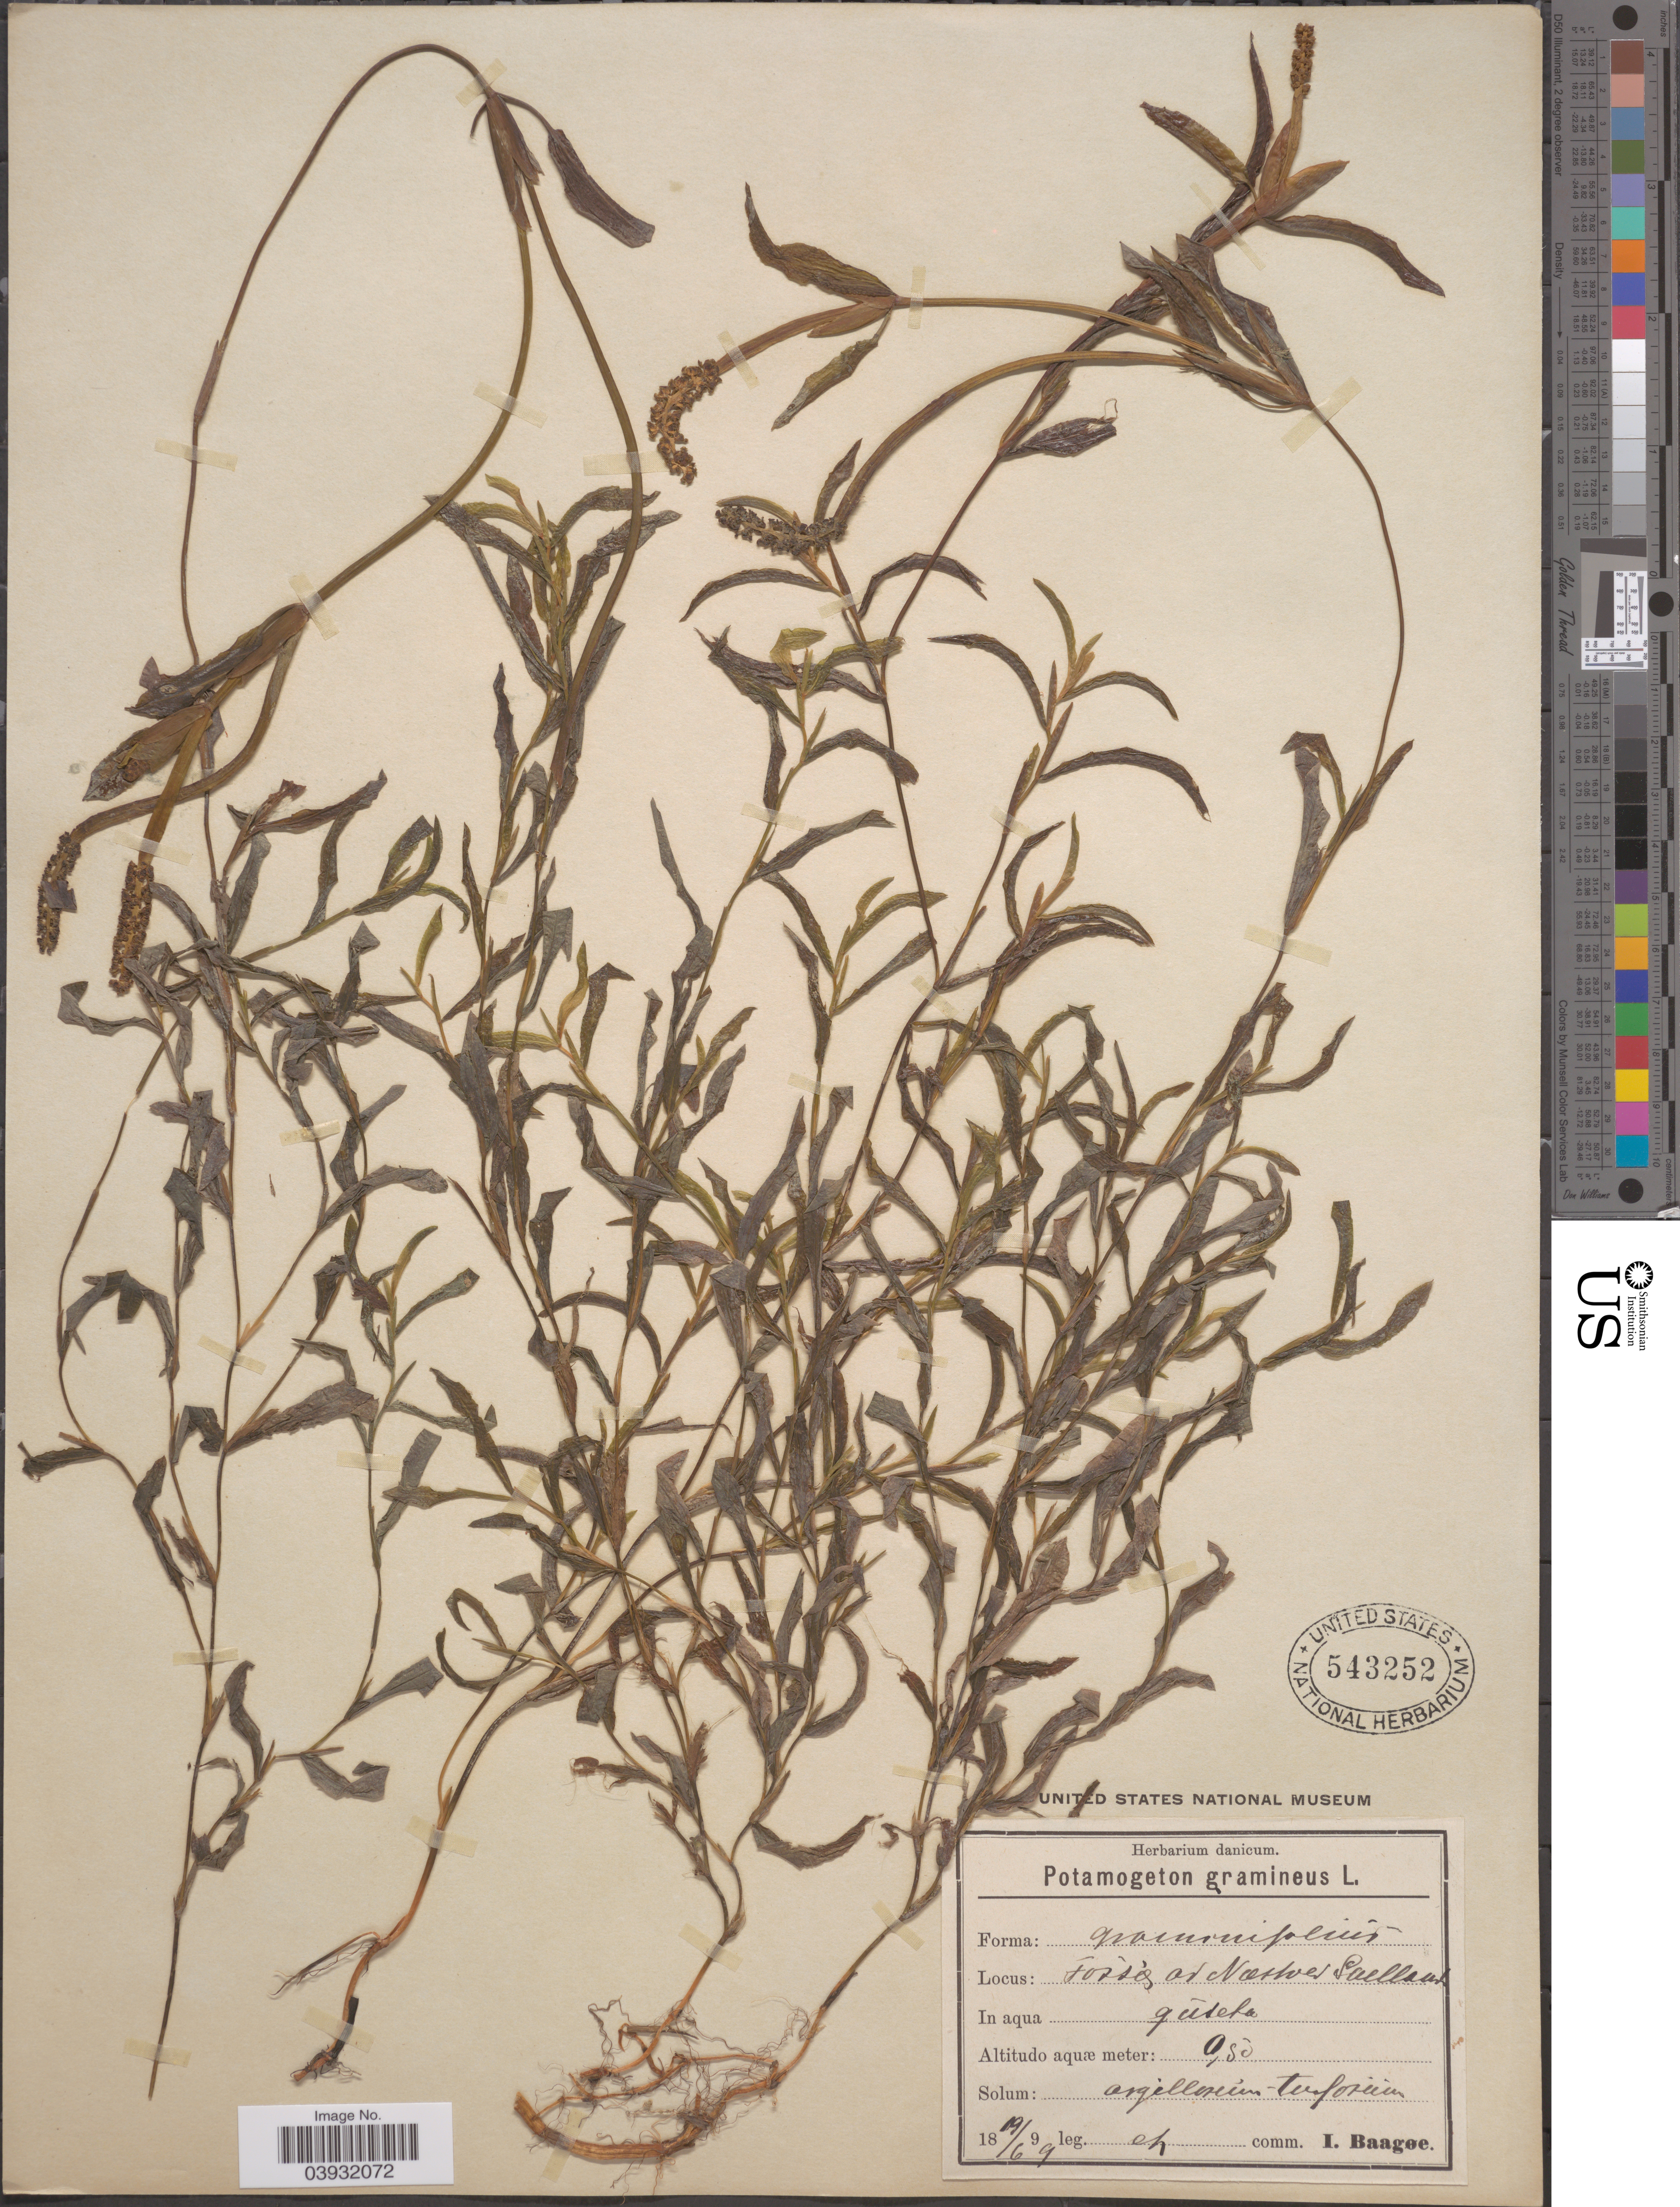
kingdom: Plantae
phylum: Tracheophyta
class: Liliopsida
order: Alismatales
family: Potamogetonaceae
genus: Potamogeton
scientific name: Potamogeton gramineus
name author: L.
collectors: I. Baagøe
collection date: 1899-06-19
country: Denmark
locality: Fosses ad Naestved Saelland.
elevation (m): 0.5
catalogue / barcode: US 543252